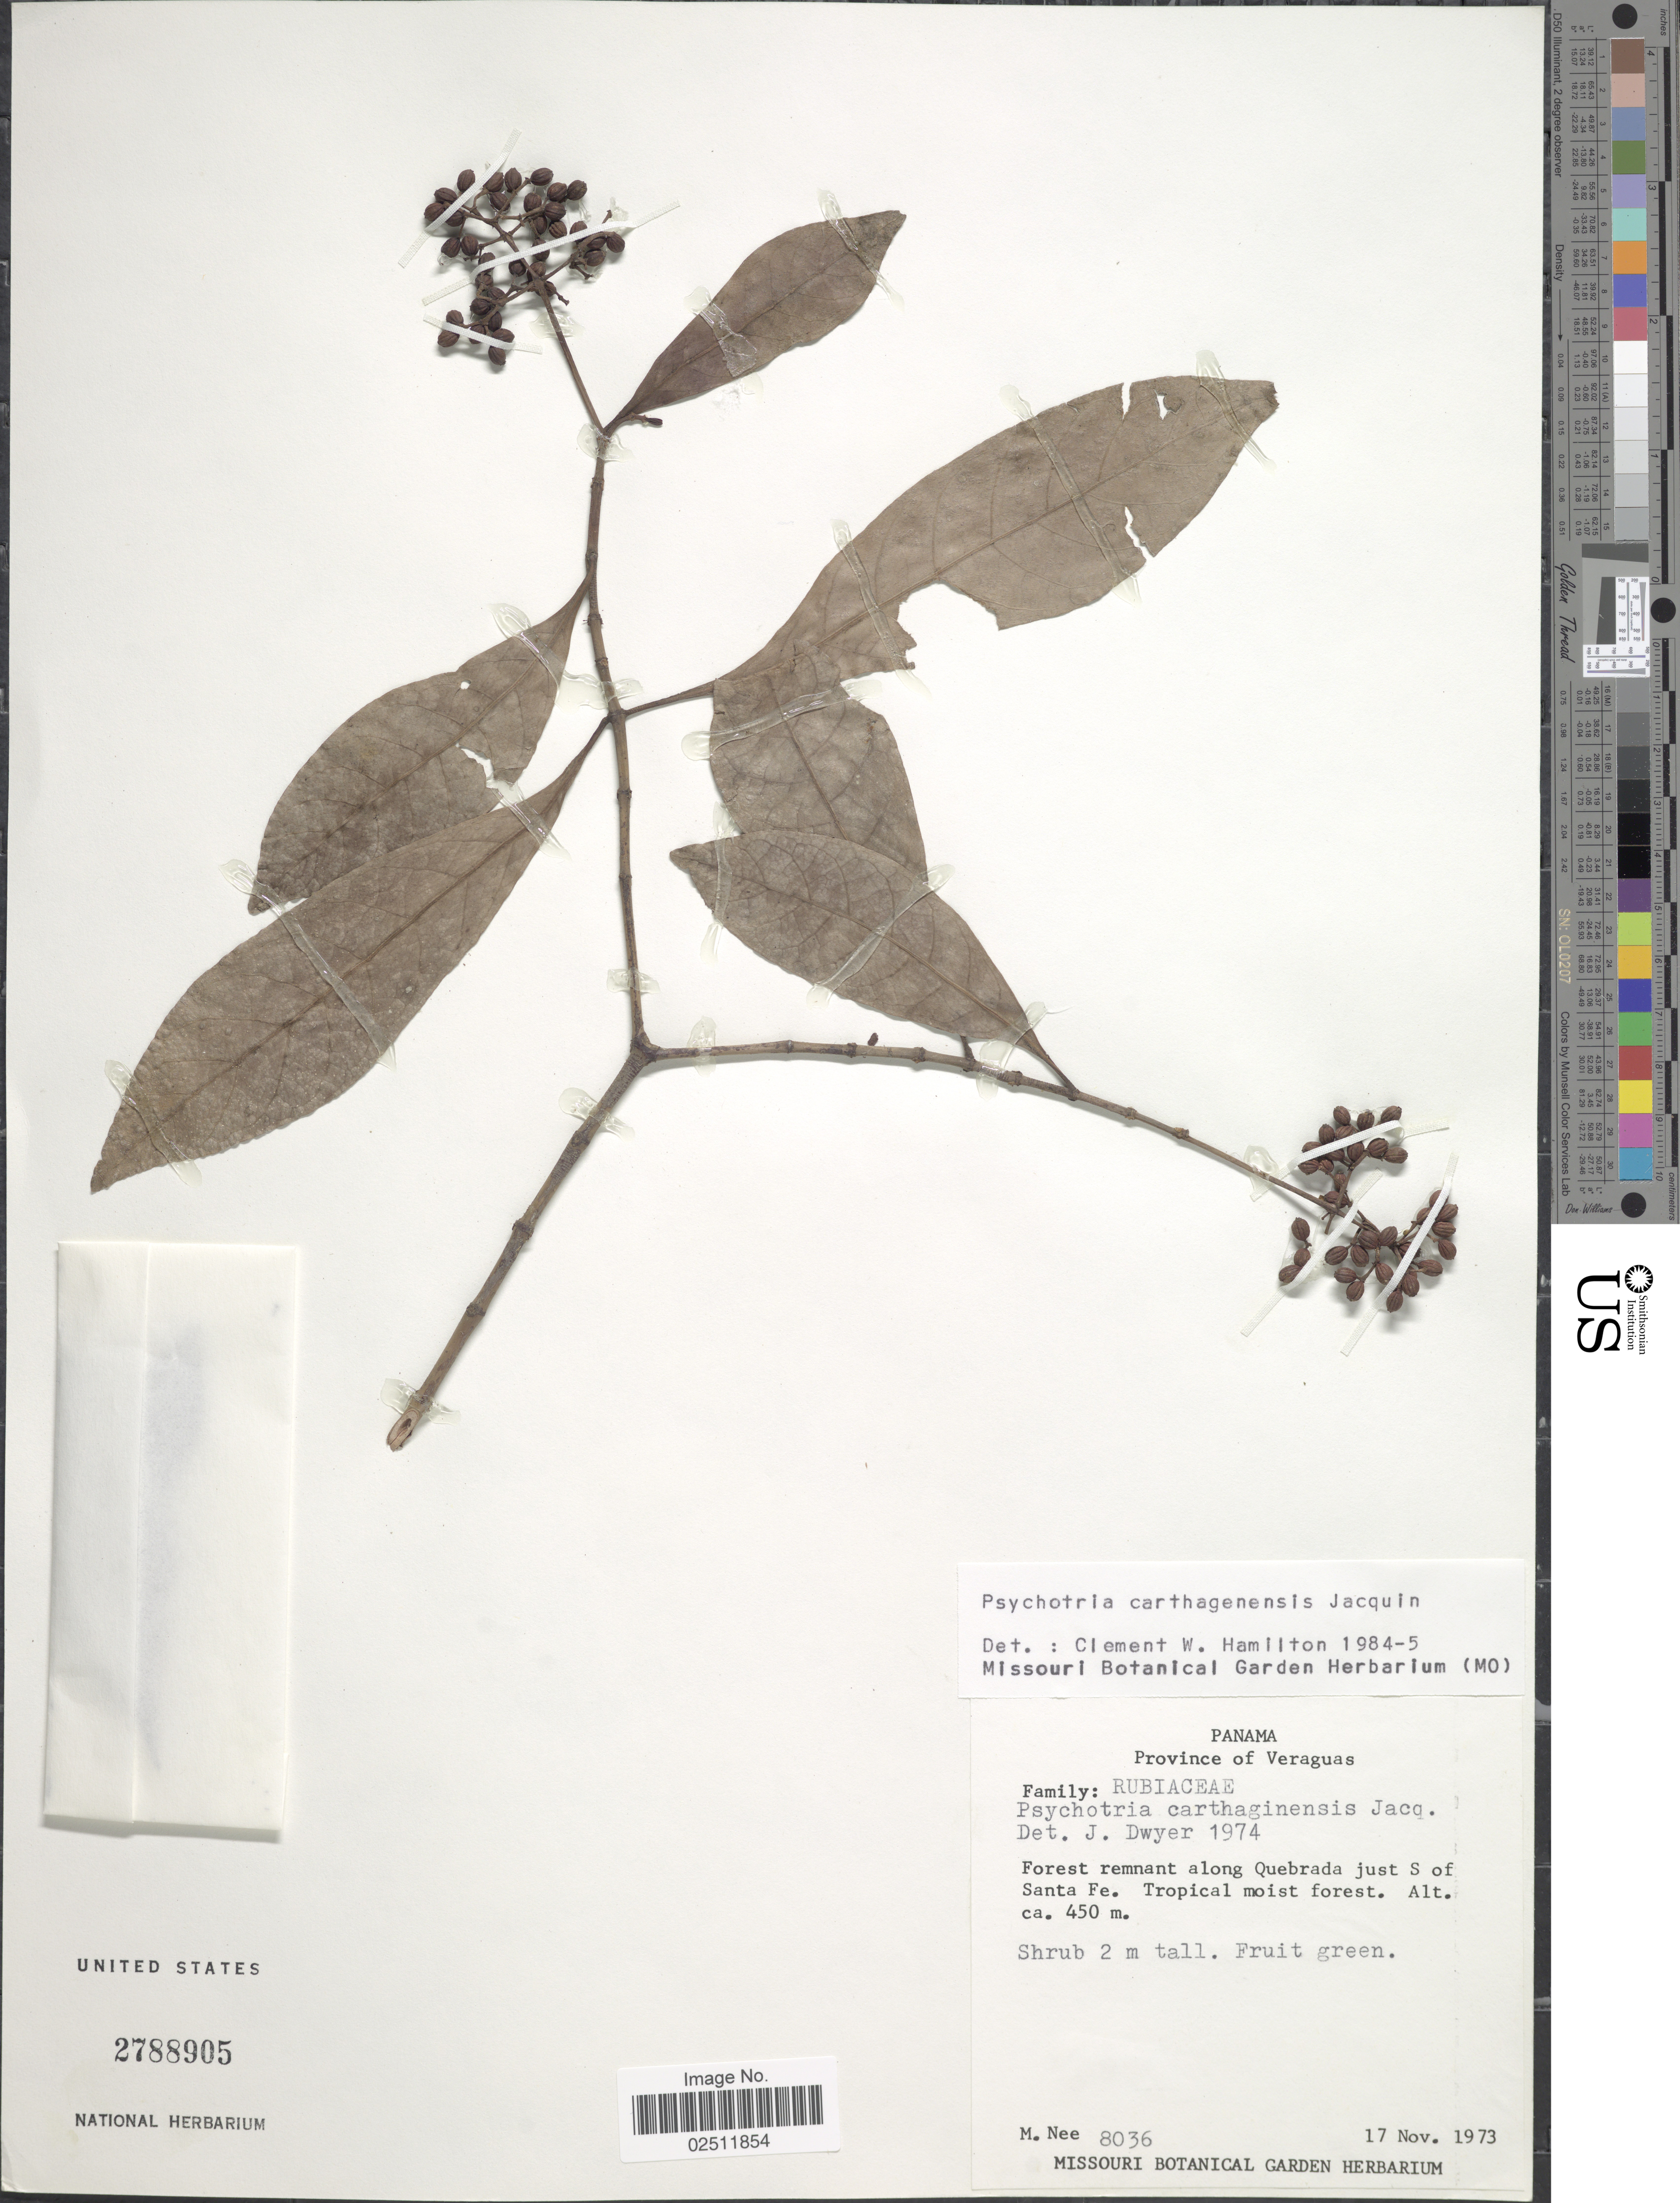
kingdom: Plantae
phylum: Tracheophyta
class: Magnoliopsida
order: Gentianales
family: Rubiaceae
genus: Psychotria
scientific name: Psychotria carthagenensis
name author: Jacq.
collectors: M. Nee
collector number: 8036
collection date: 1973-11-17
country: Panama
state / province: Veraguas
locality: Forest remnant along Quebrada just S of Santa Fe. Tropical moist forest.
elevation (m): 450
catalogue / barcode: US 2788905